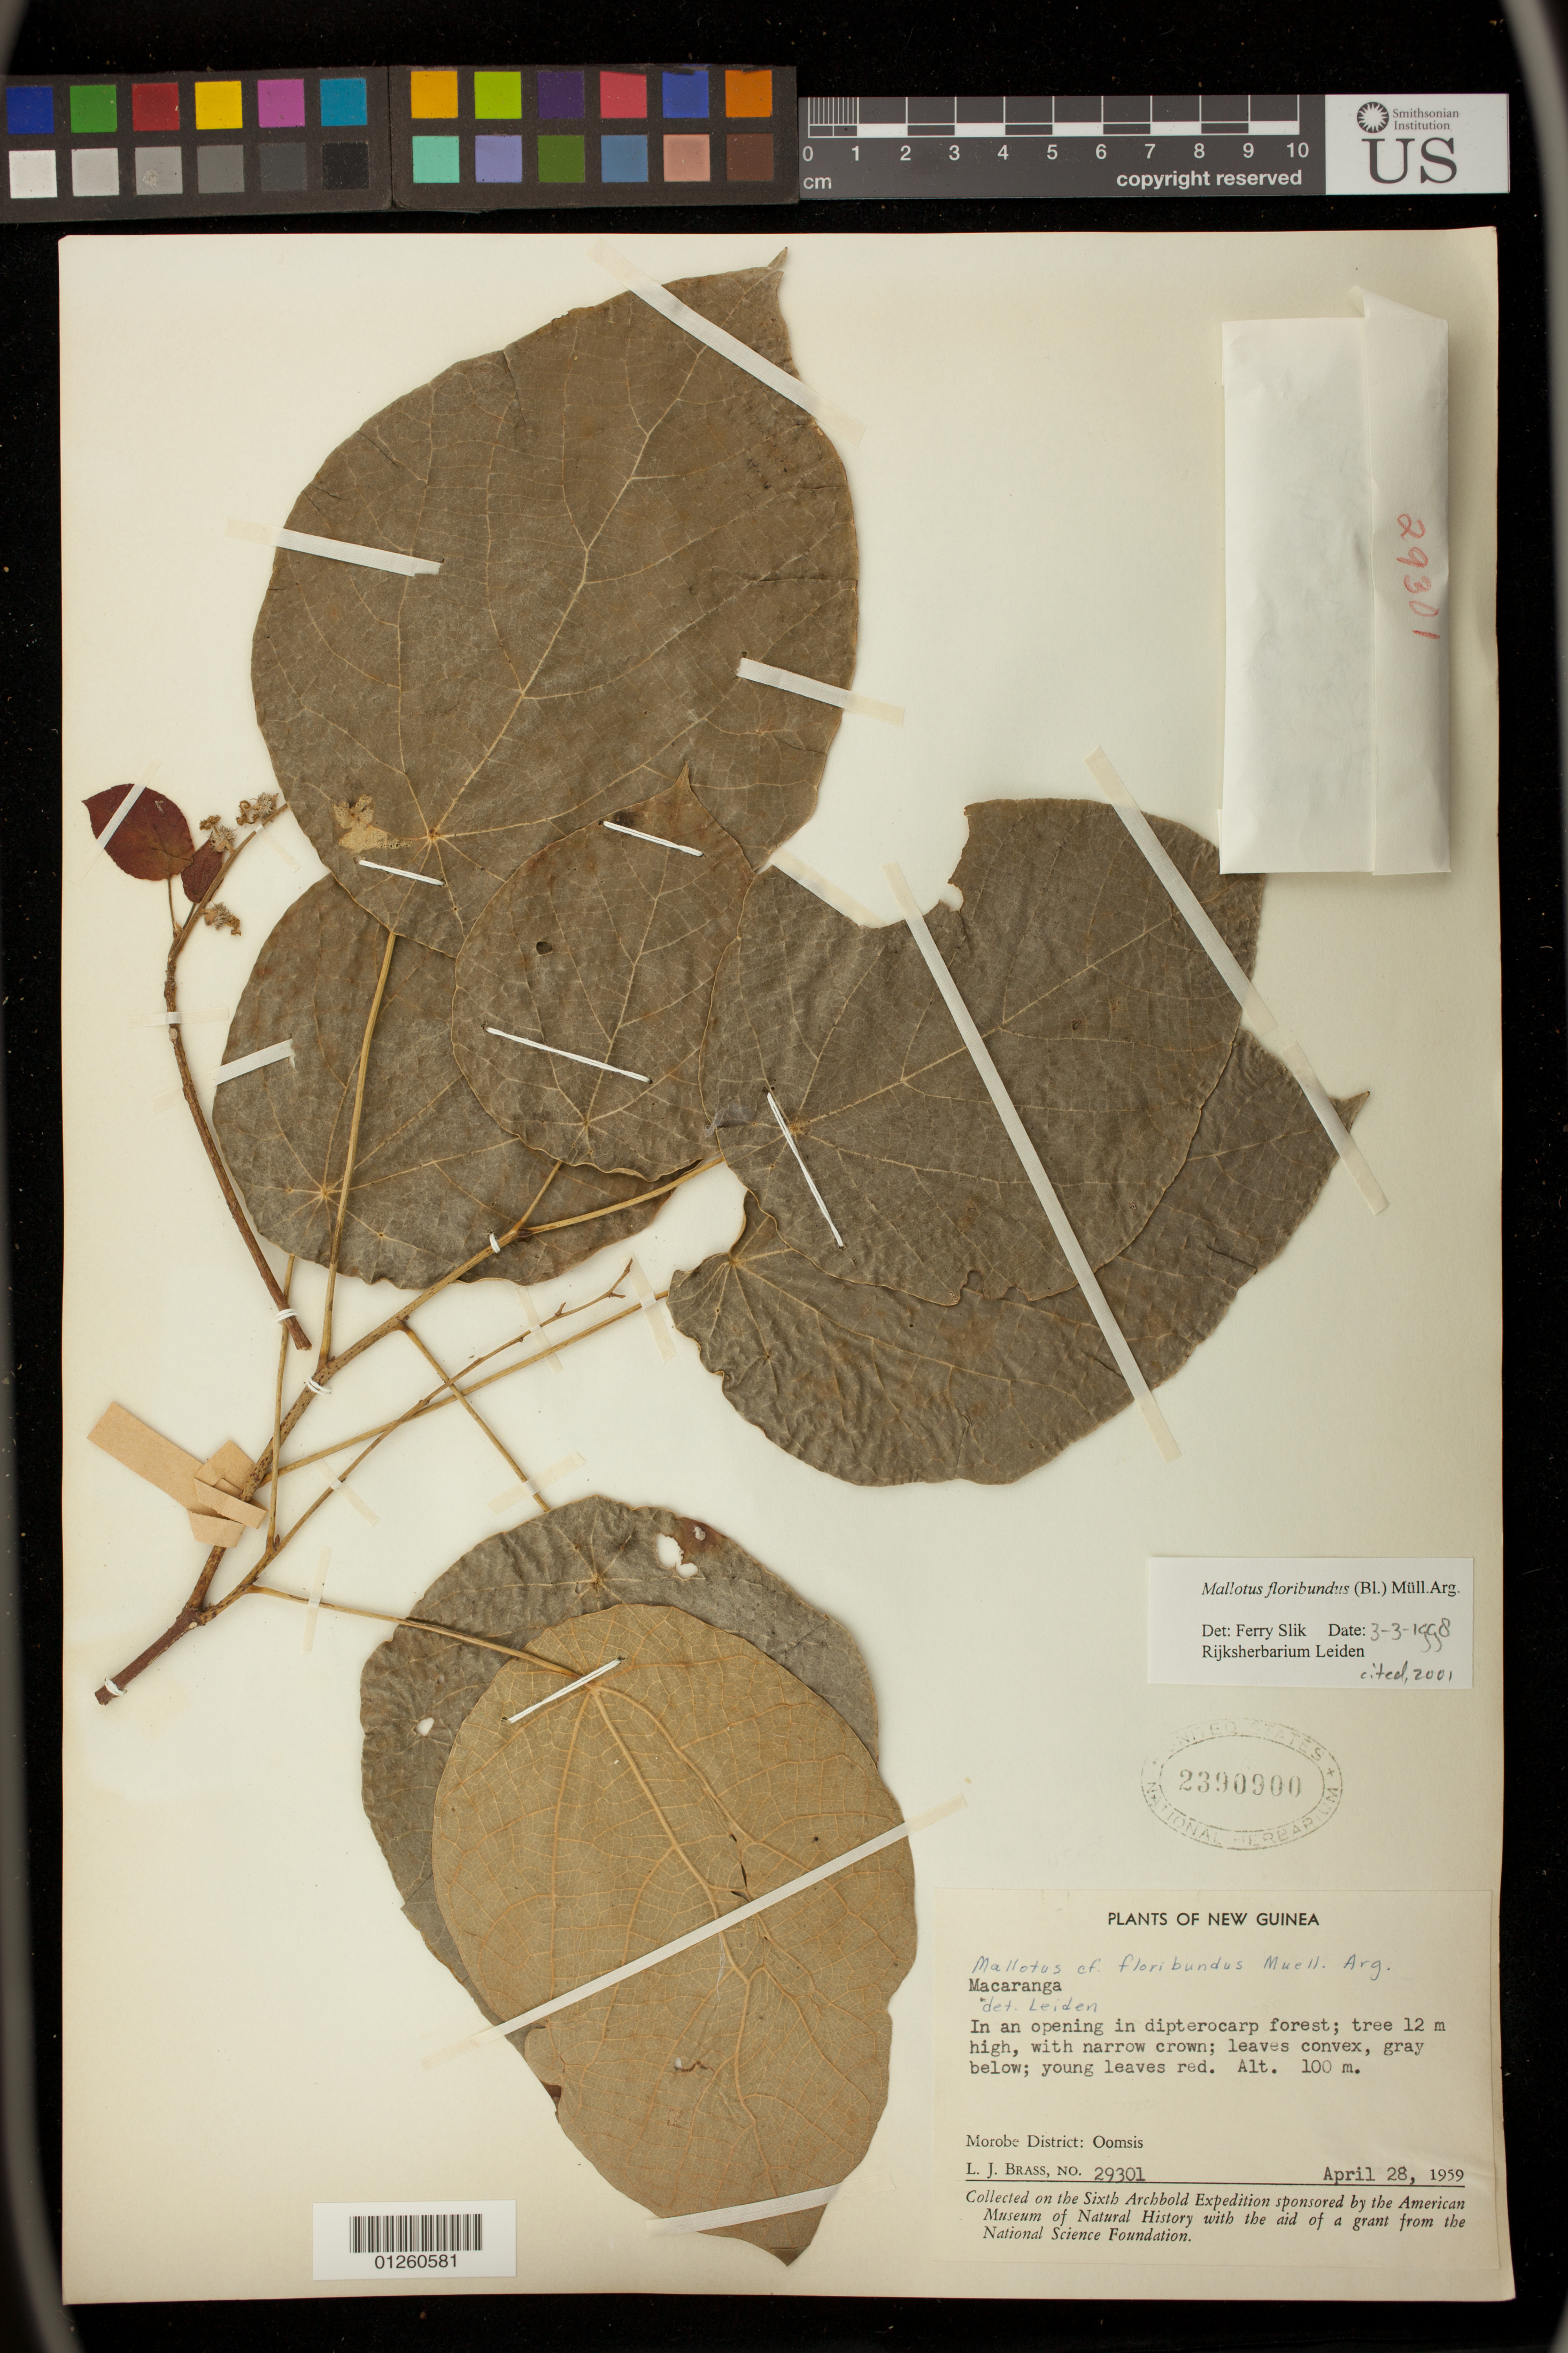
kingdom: Plantae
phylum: Tracheophyta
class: Magnoliopsida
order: Malpighiales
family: Euphorbiaceae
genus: Mallotus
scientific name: Mallotus floribundus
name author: (Blume) Müll. Arg.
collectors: L. J. Brass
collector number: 29301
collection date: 1959-04-28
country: Papua New Guinea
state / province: Morobe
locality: Oomsis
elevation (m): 100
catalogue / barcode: US 2390900